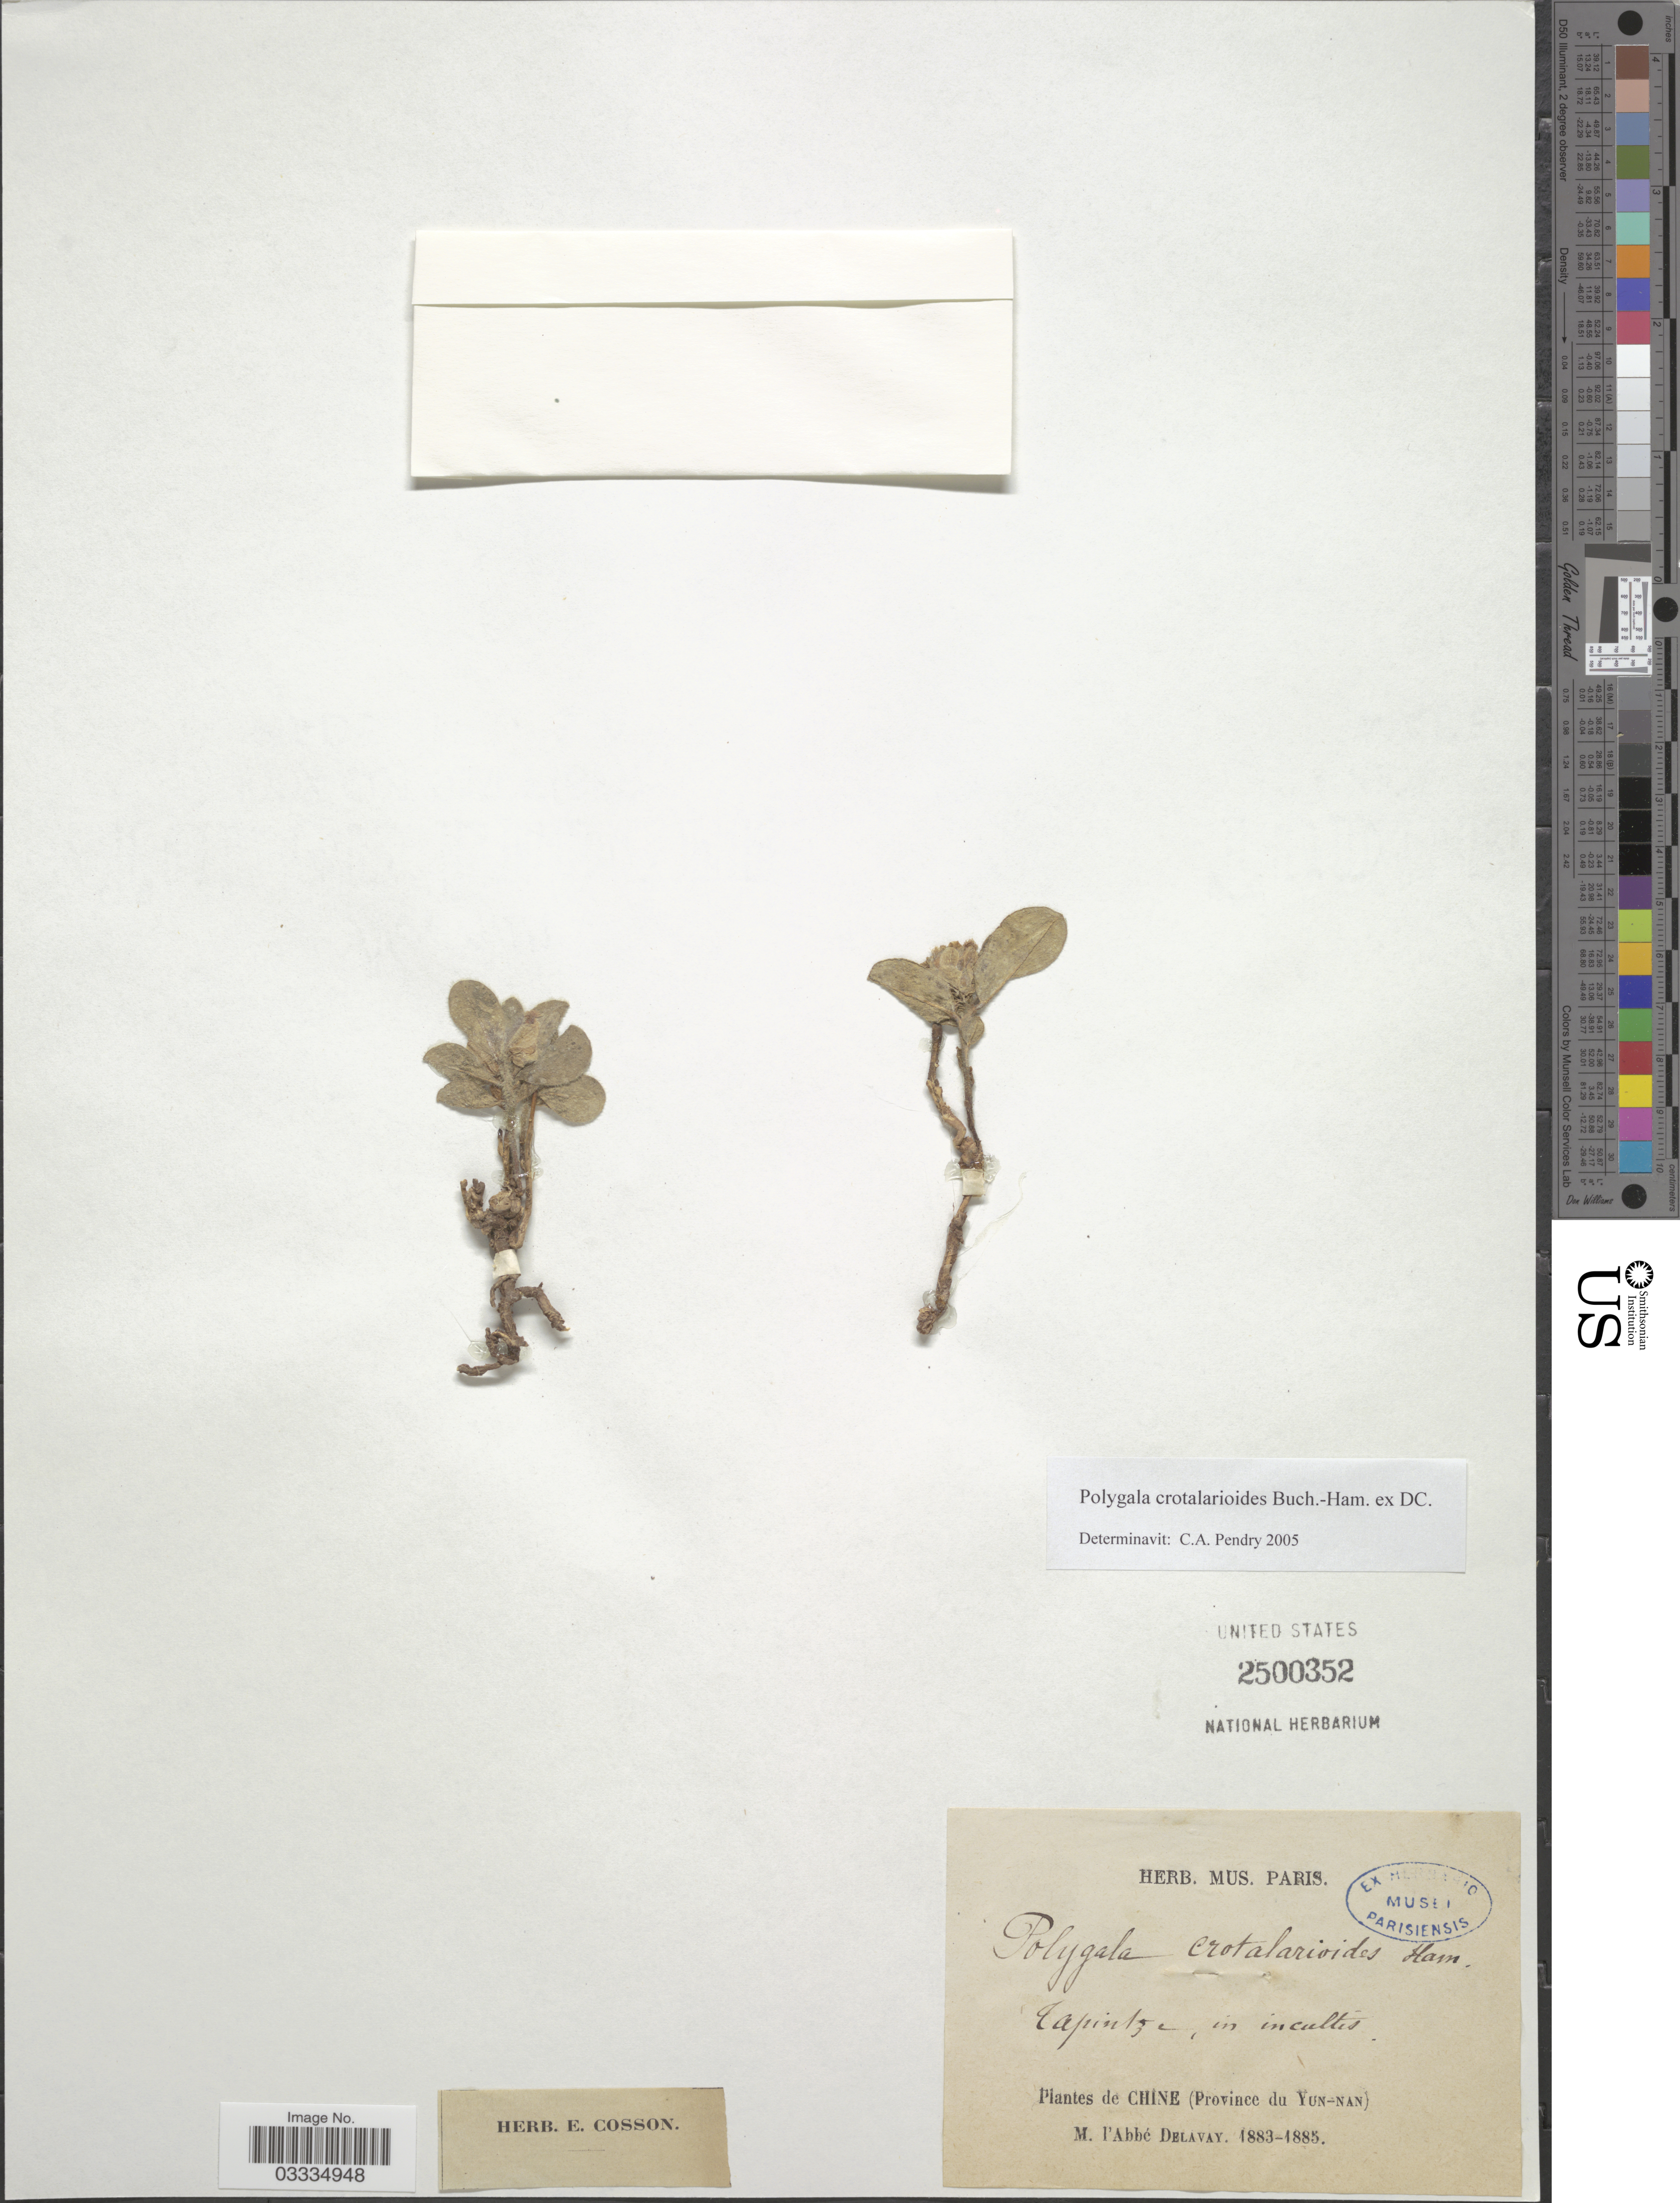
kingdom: Plantae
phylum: Tracheophyta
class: Magnoliopsida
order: Fabales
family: Polygalaceae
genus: Polygala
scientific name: Polygala crotalarioides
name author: Buch.-Ham. ex DC.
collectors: P. Delavay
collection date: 1883/1885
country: China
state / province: Yunnan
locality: Tapintze.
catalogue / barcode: US 2500352